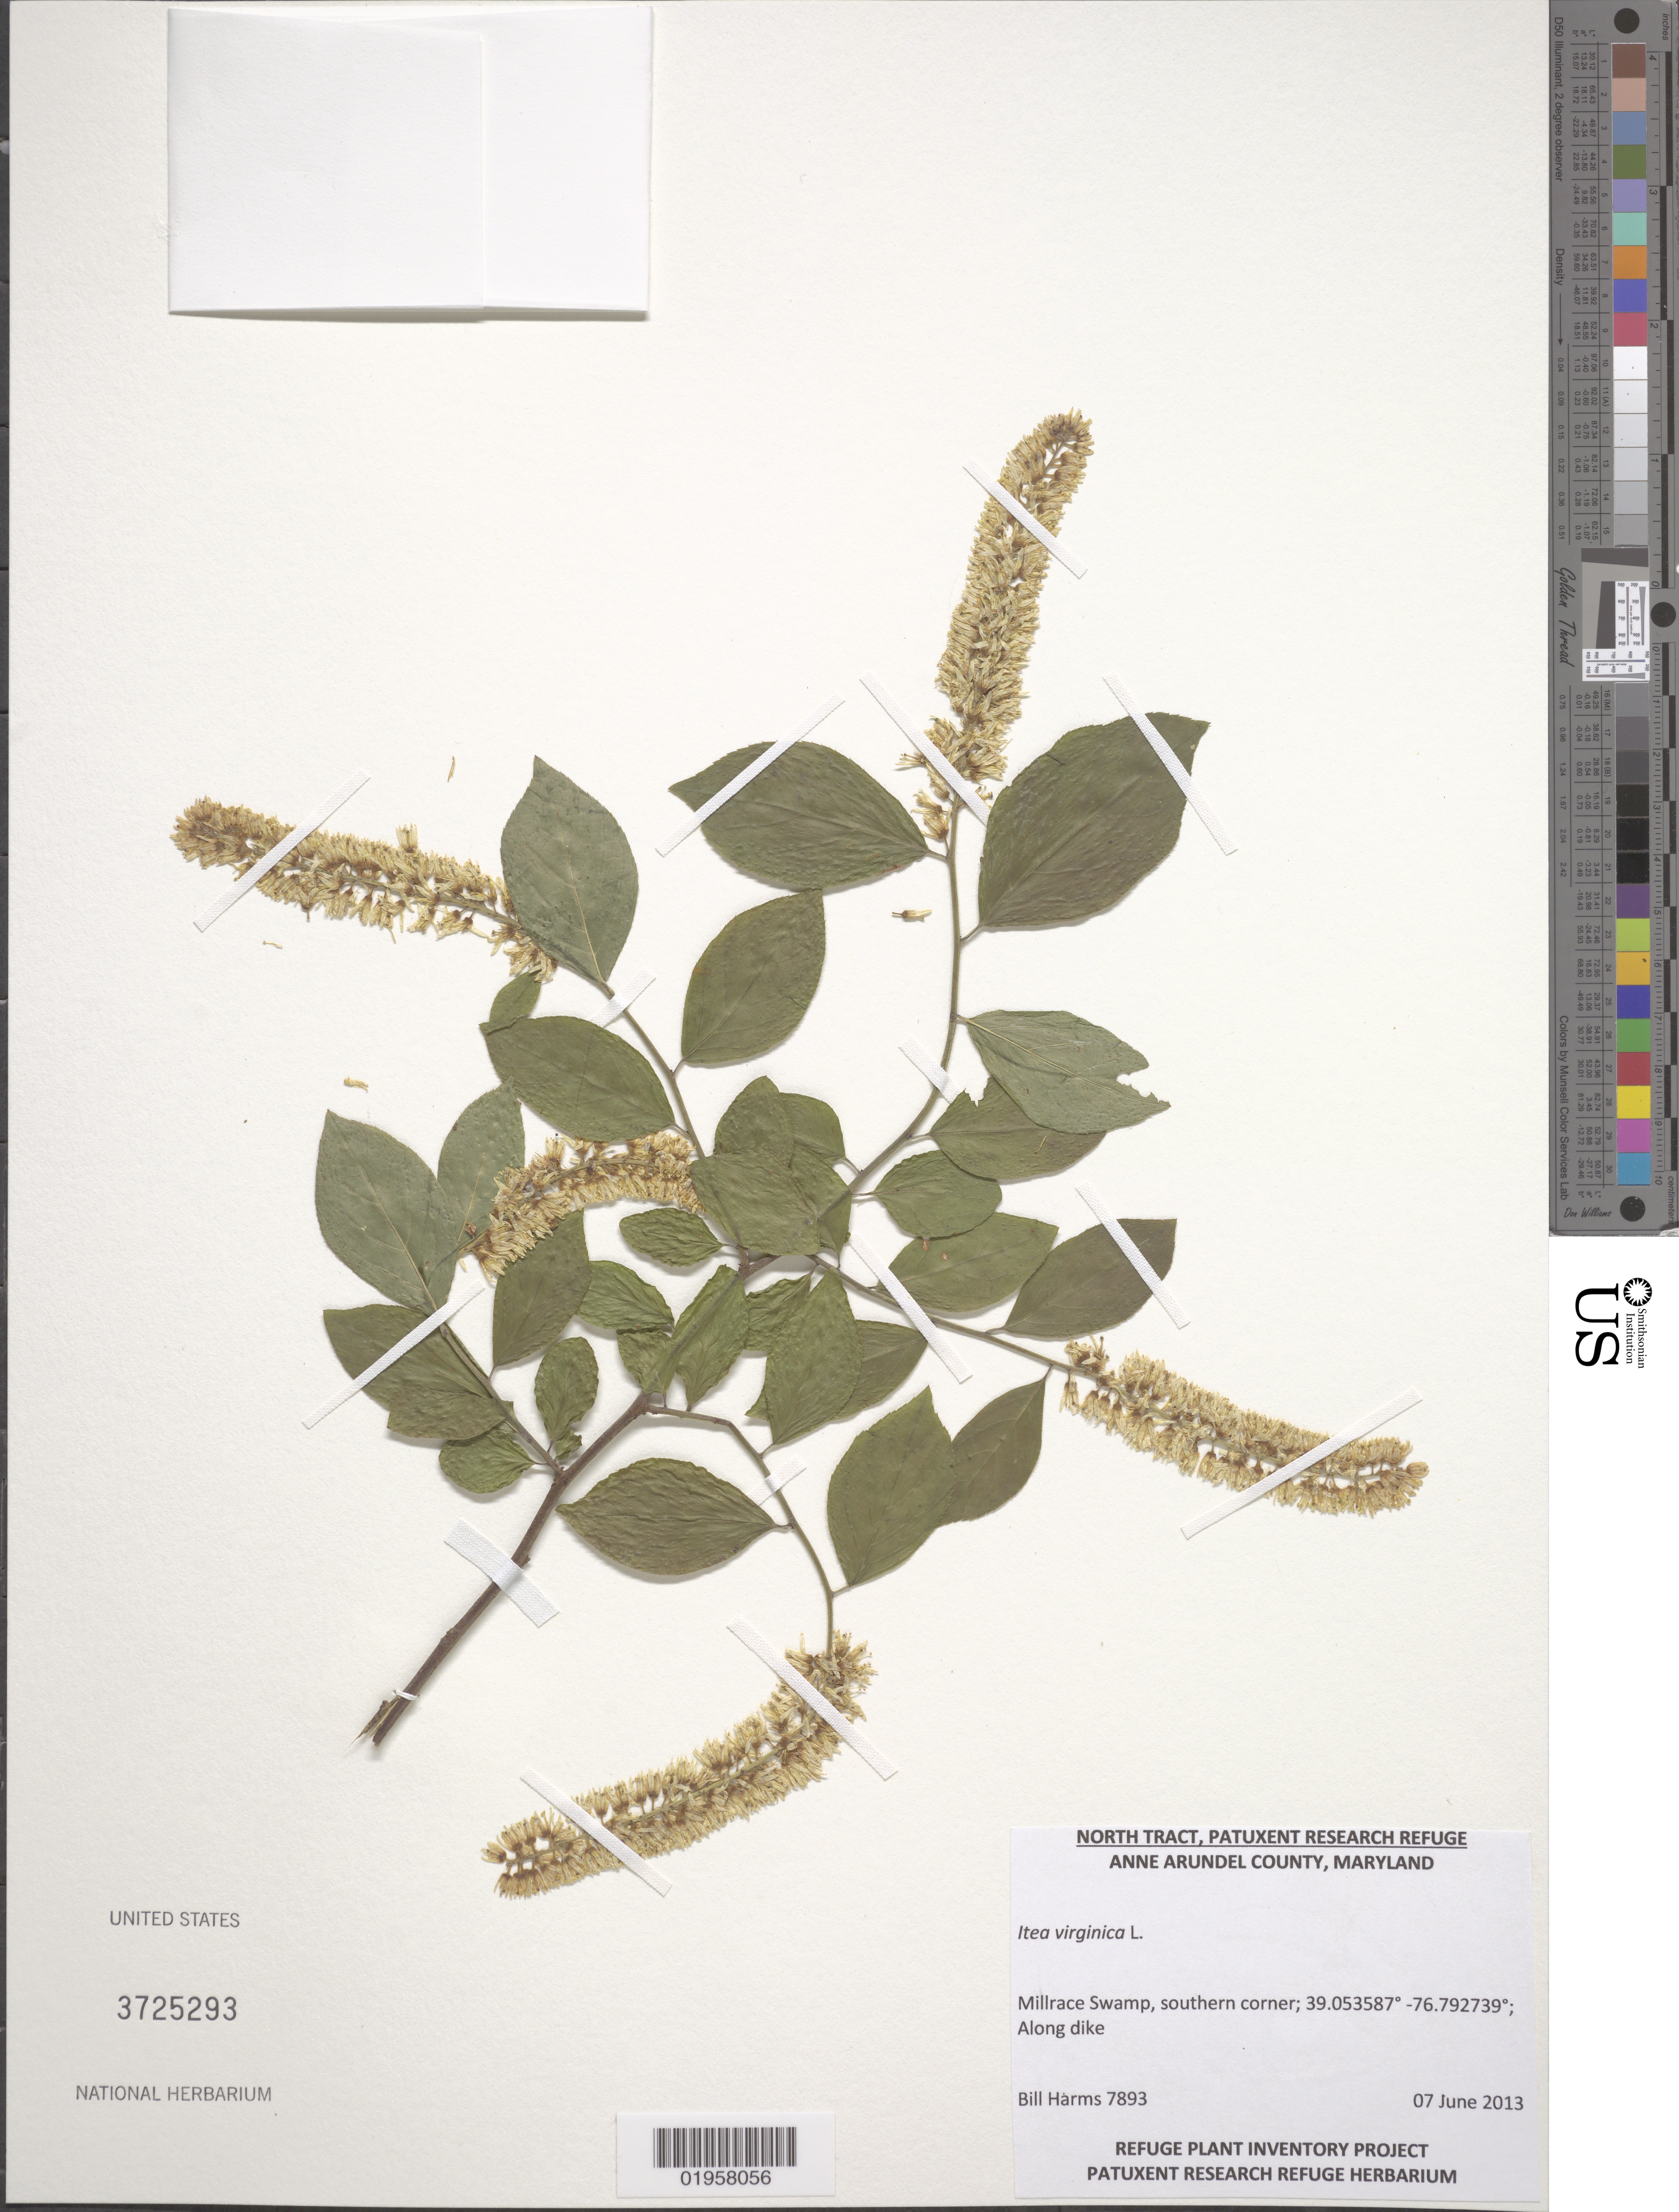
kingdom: Plantae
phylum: Tracheophyta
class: Magnoliopsida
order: Saxifragales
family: Iteaceae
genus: Itea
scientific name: Itea virginica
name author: L.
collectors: B. Harms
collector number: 7893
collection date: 2013-06-07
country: United States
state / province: Maryland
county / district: Anne Arundel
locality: Patuxent Research Refuge, North Tract, Millrace Swamp, southern corner, along dike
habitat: Along dike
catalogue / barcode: US 3725293